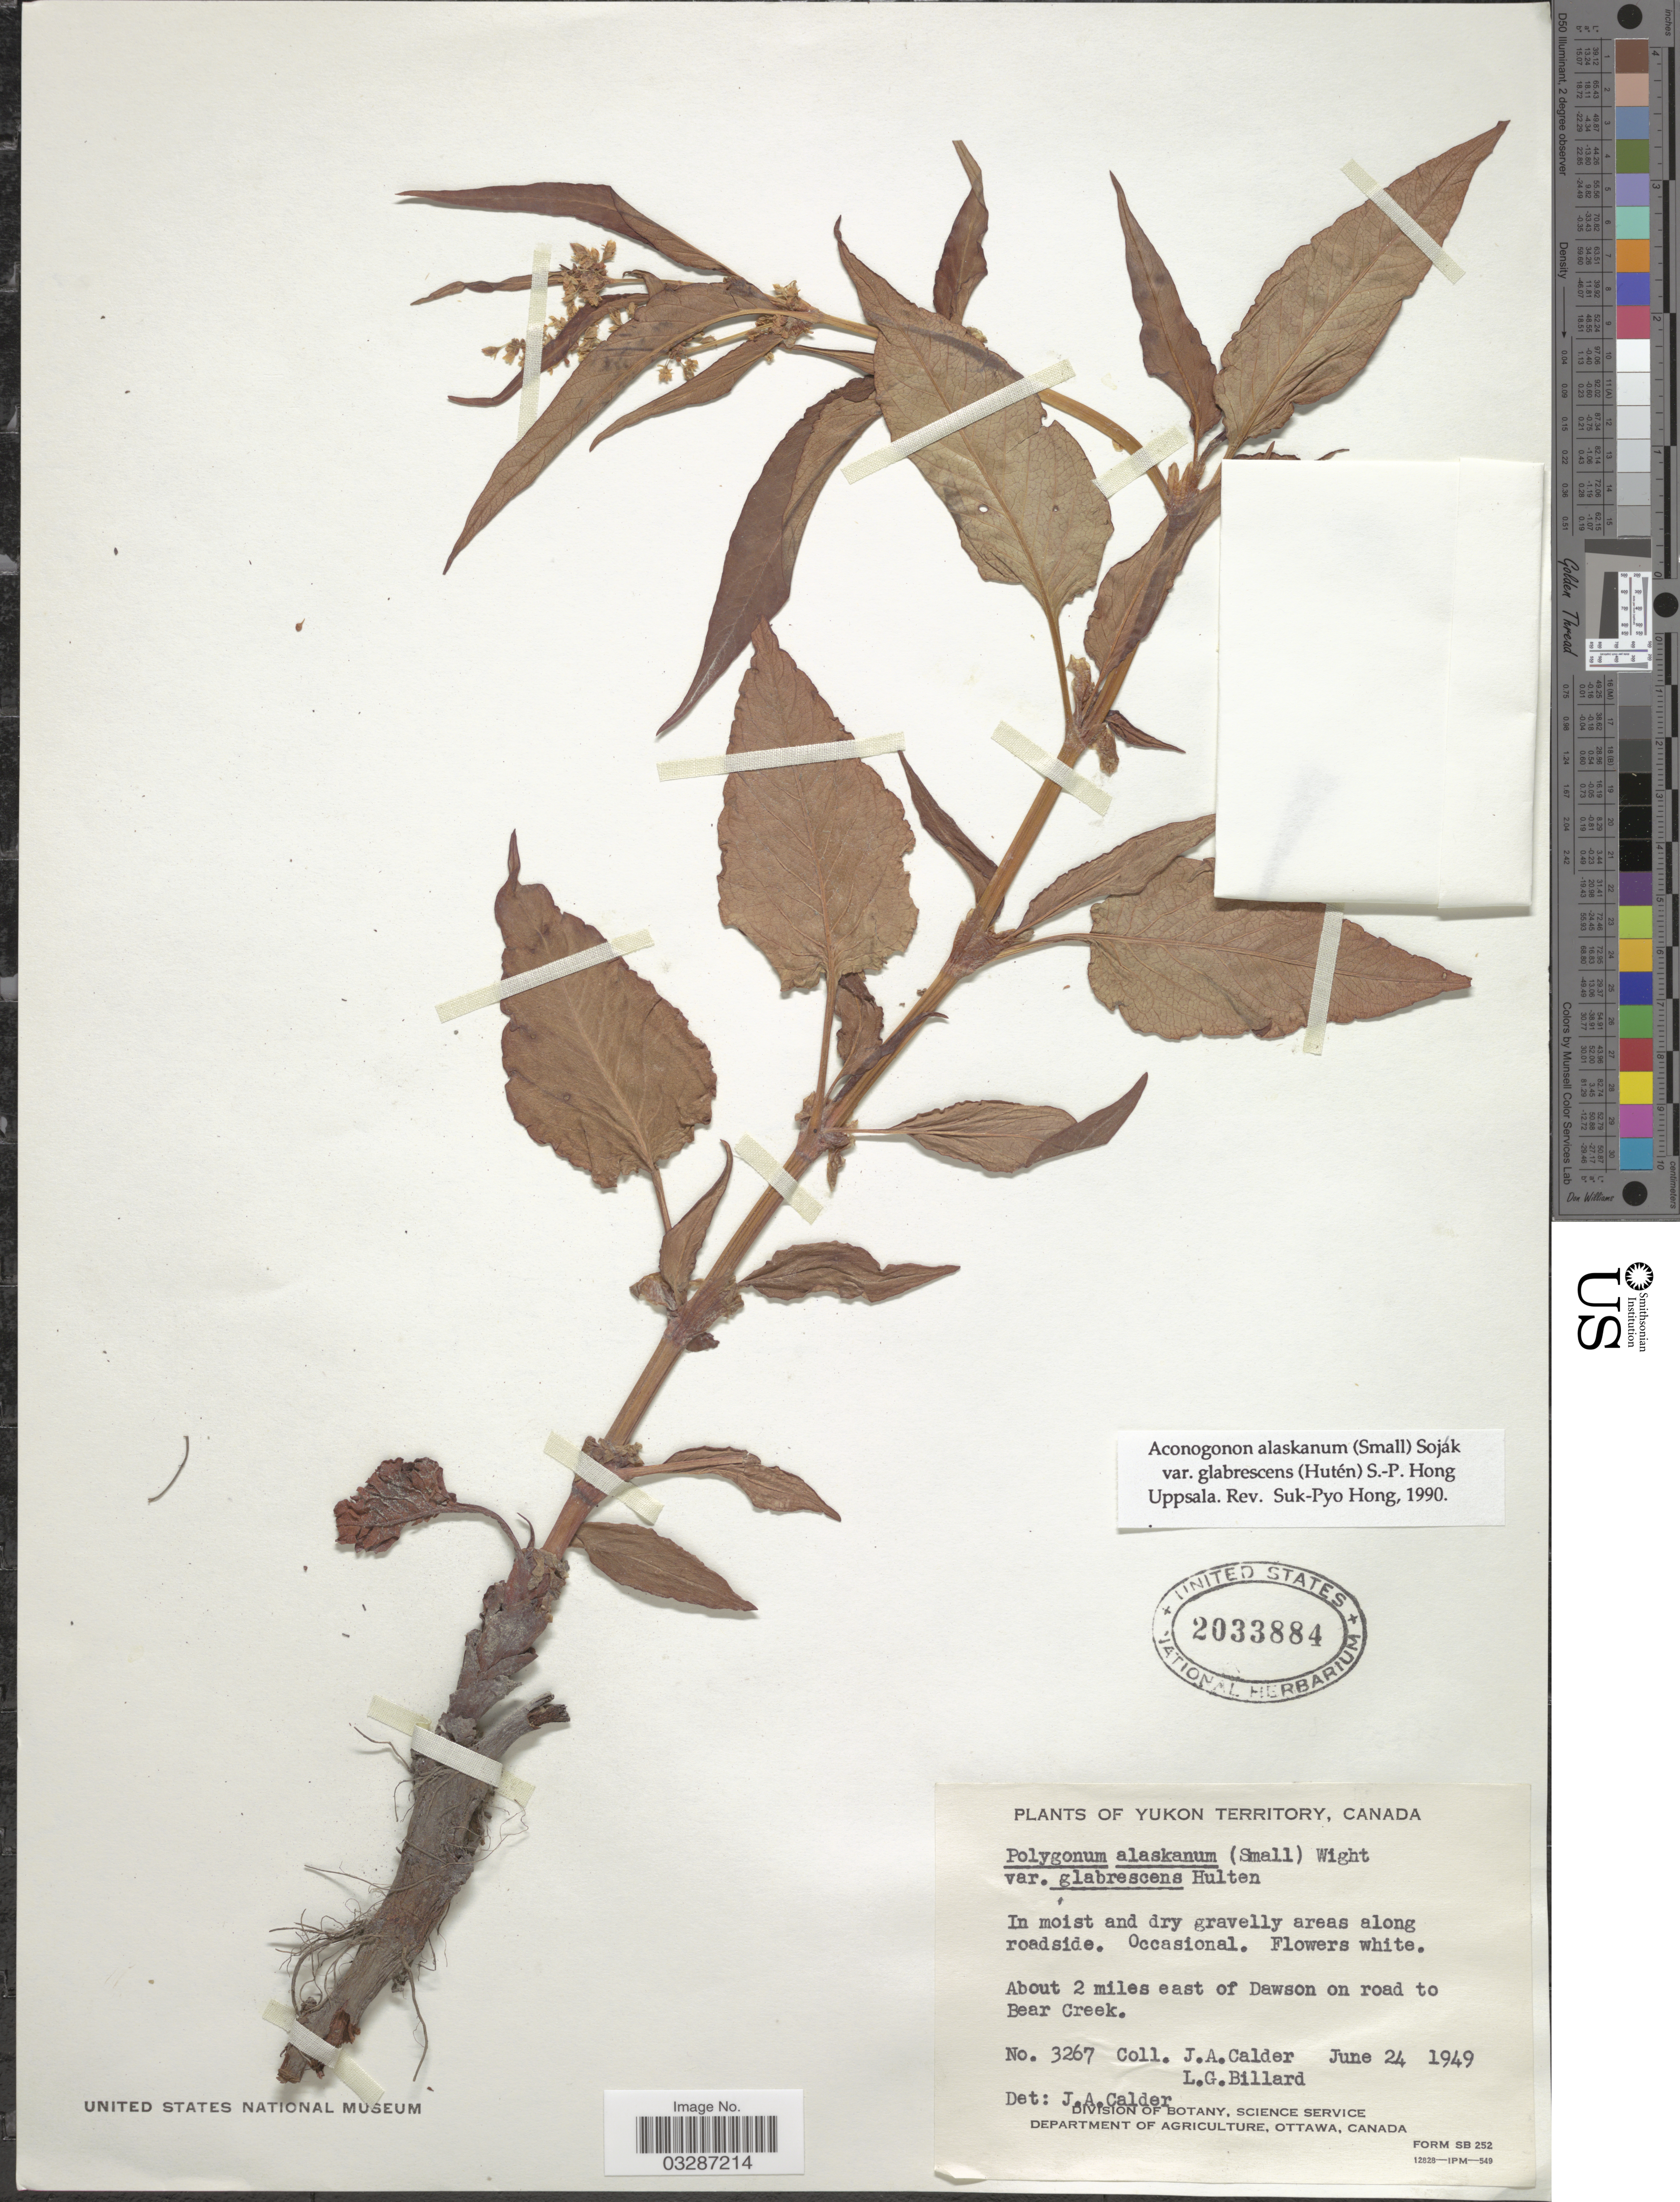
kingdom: Plantae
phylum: Tracheophyta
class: Magnoliopsida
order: Caryophyllales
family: Polygonaceae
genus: Koenigia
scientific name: Koenigia alaskana var. glabrescens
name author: (Hultén) T.M. Schust. & Reveal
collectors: J. A. Calder & L. Billard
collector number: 3267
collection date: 1949-06-24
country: Canada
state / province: Yukon Territory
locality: In moist and dry gravelly areas along roadside. About 2 miles east of Dawson on road to Bear Creek.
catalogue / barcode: US 2033884